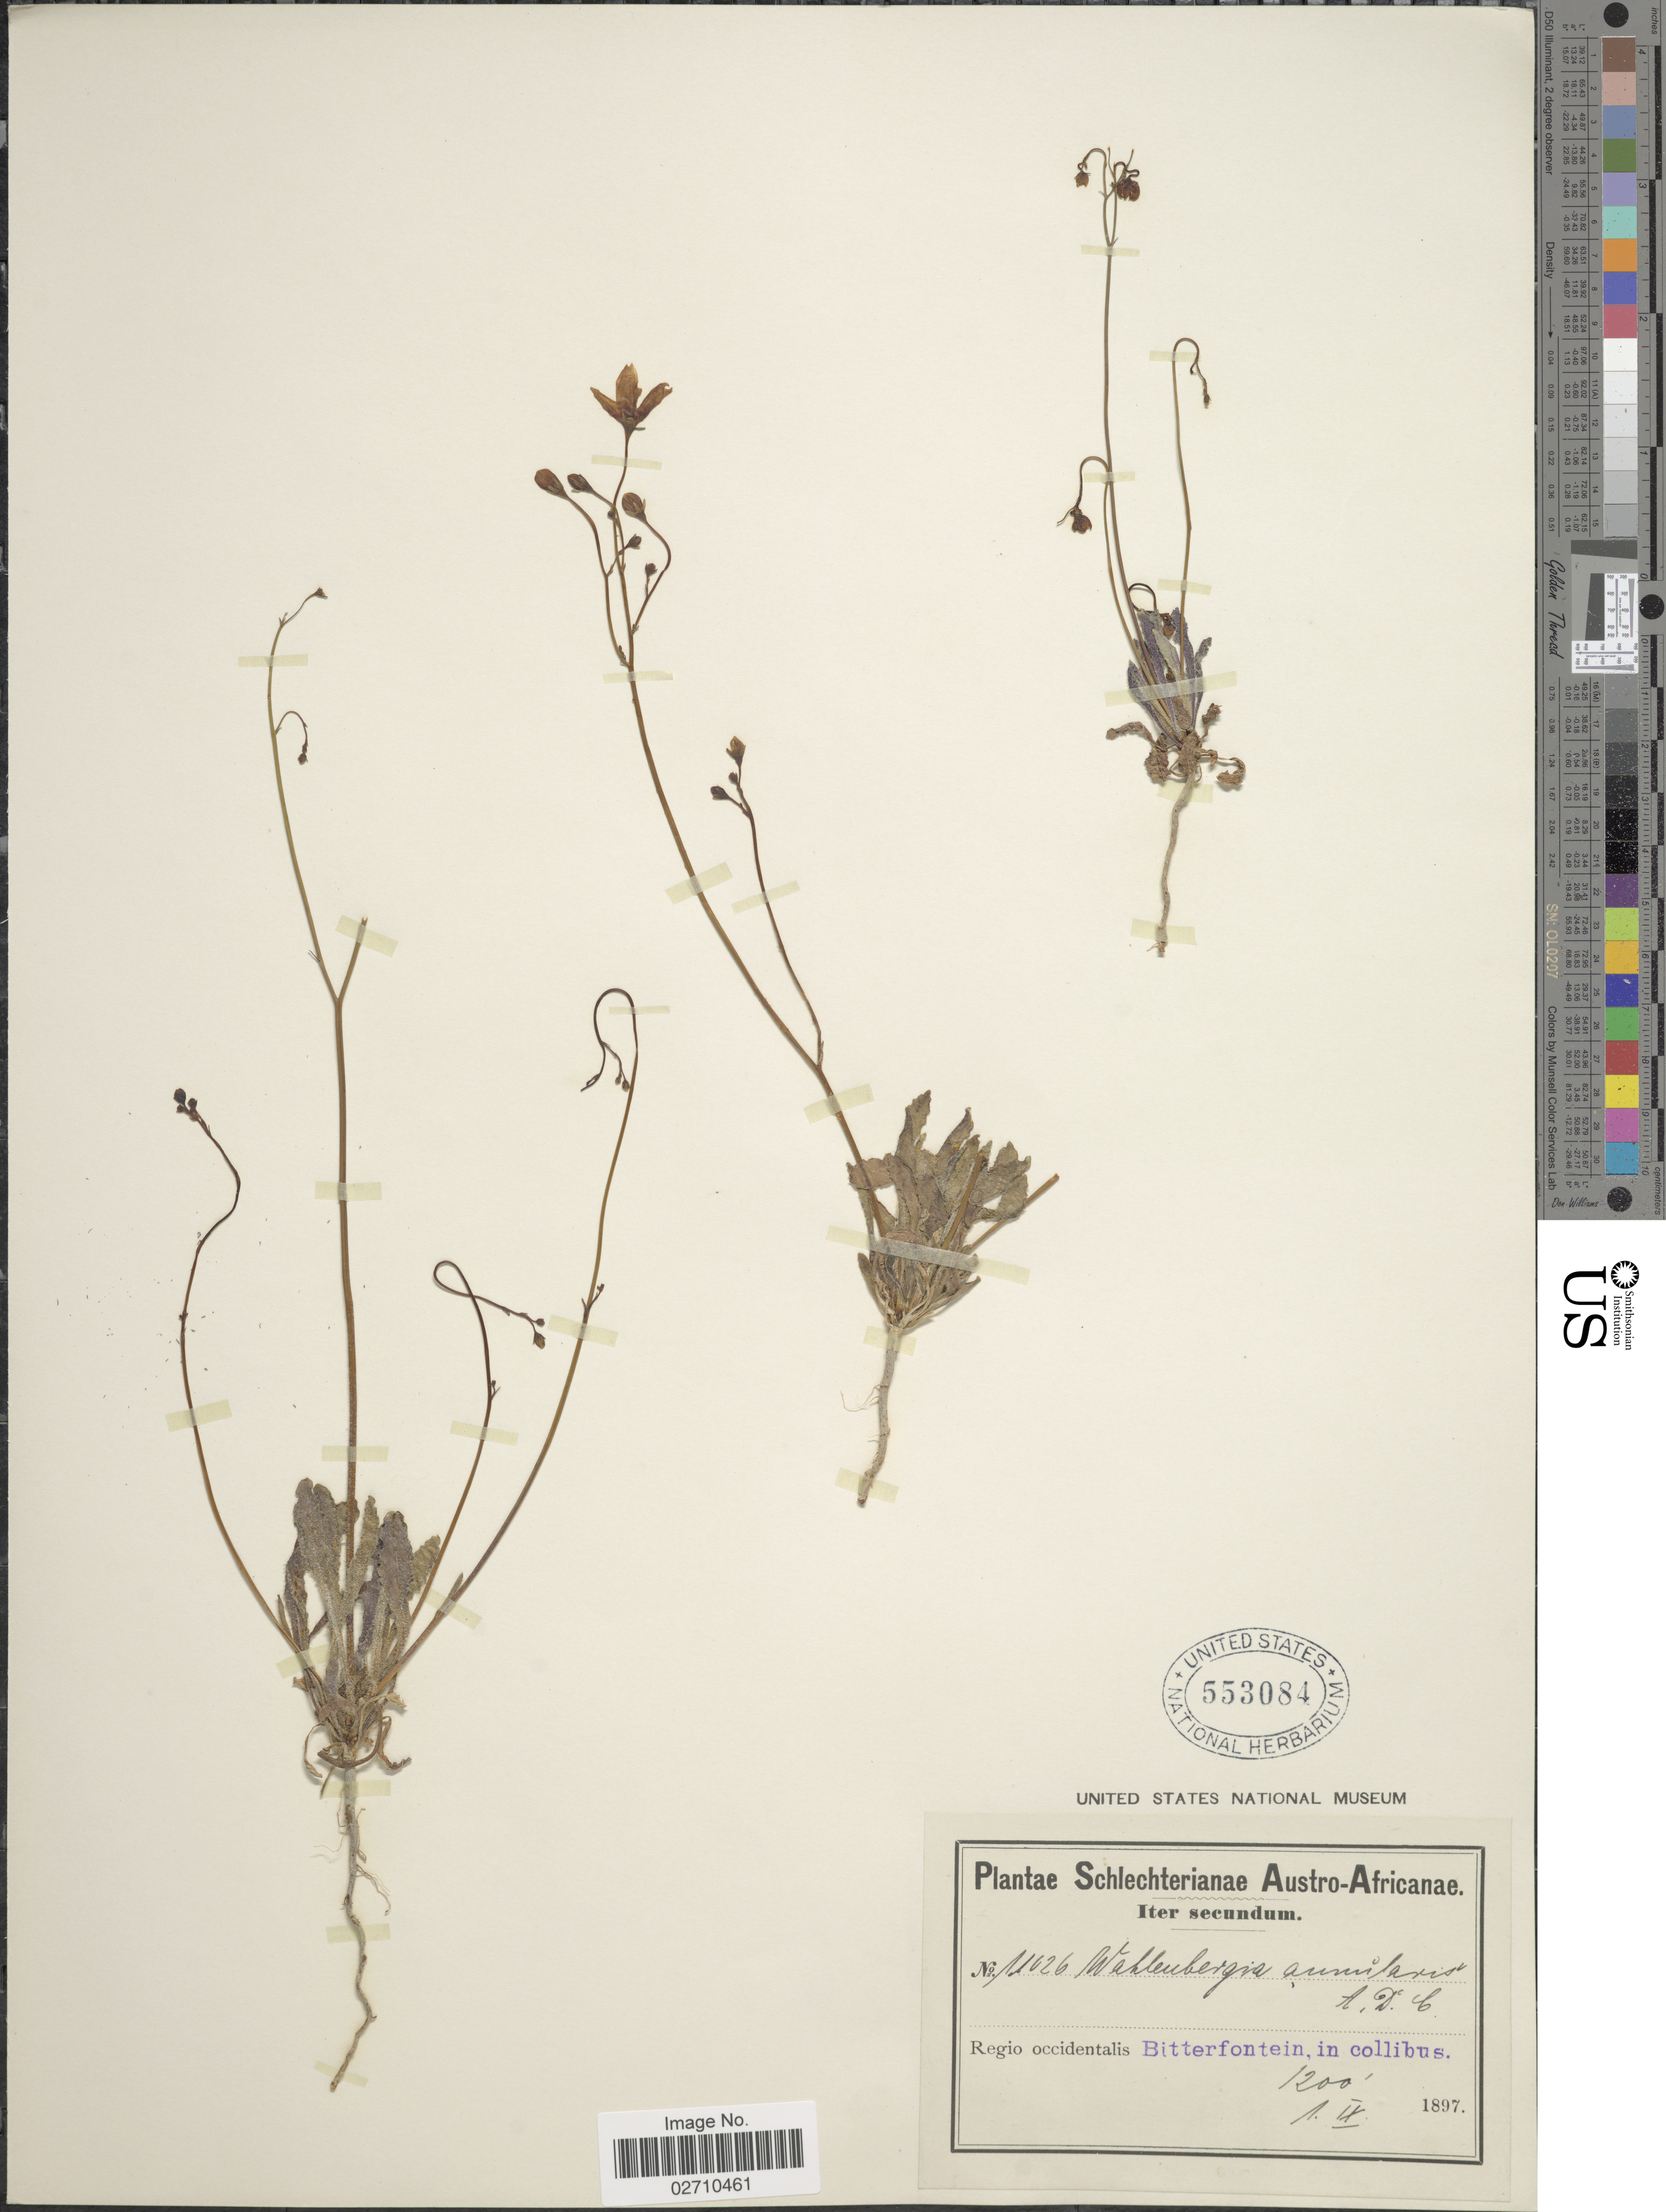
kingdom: Plantae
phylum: Tracheophyta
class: Magnoliopsida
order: Asterales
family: Campanulaceae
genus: Wahlenbergia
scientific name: Wahlenbergia annularis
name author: A. DC.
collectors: Schlechter, --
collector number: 11026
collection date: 1897-09-01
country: South Africa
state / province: Western Cape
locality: Austro-Africanae. Regio occidentalis. Bitterfontein, in collibus.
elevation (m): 366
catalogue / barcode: US 553084